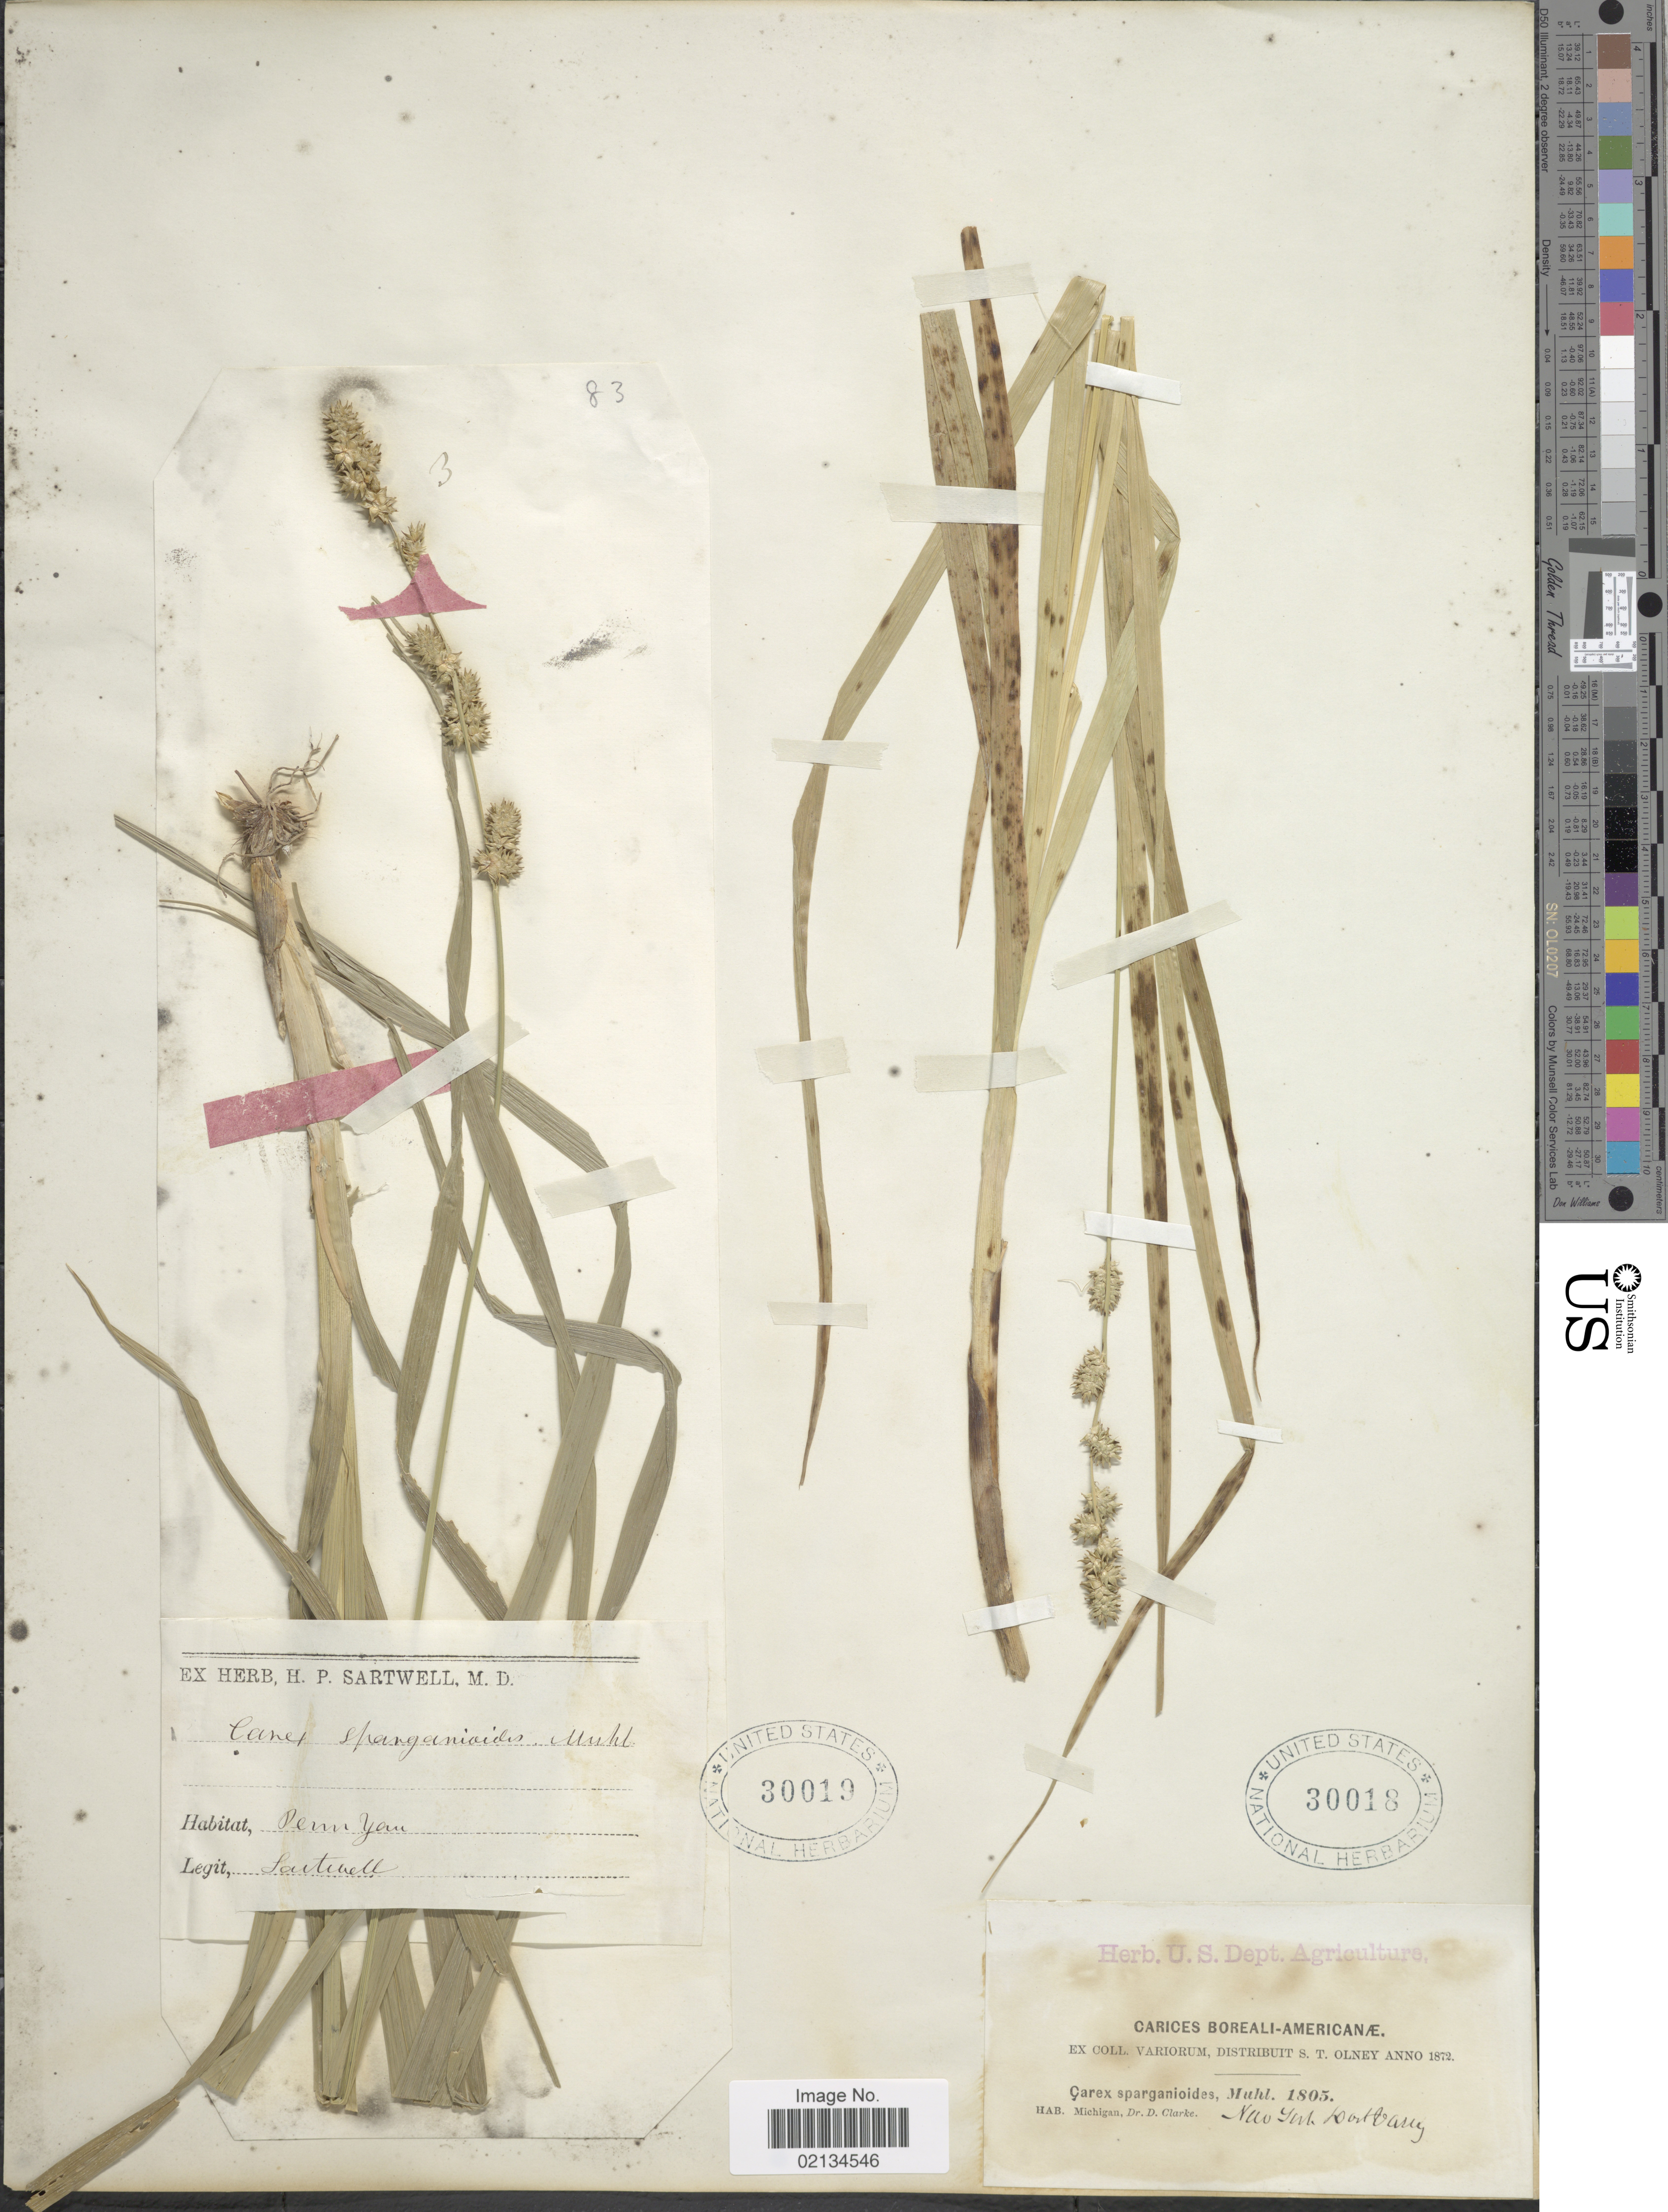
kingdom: Plantae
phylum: Tracheophyta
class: Liliopsida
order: Poales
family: Cyperaceae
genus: Carex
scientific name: Carex sparganioides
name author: Muhl. ex Willd.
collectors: H. P. Sartwell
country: United States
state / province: New York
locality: Penn Yan.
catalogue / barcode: US 30019